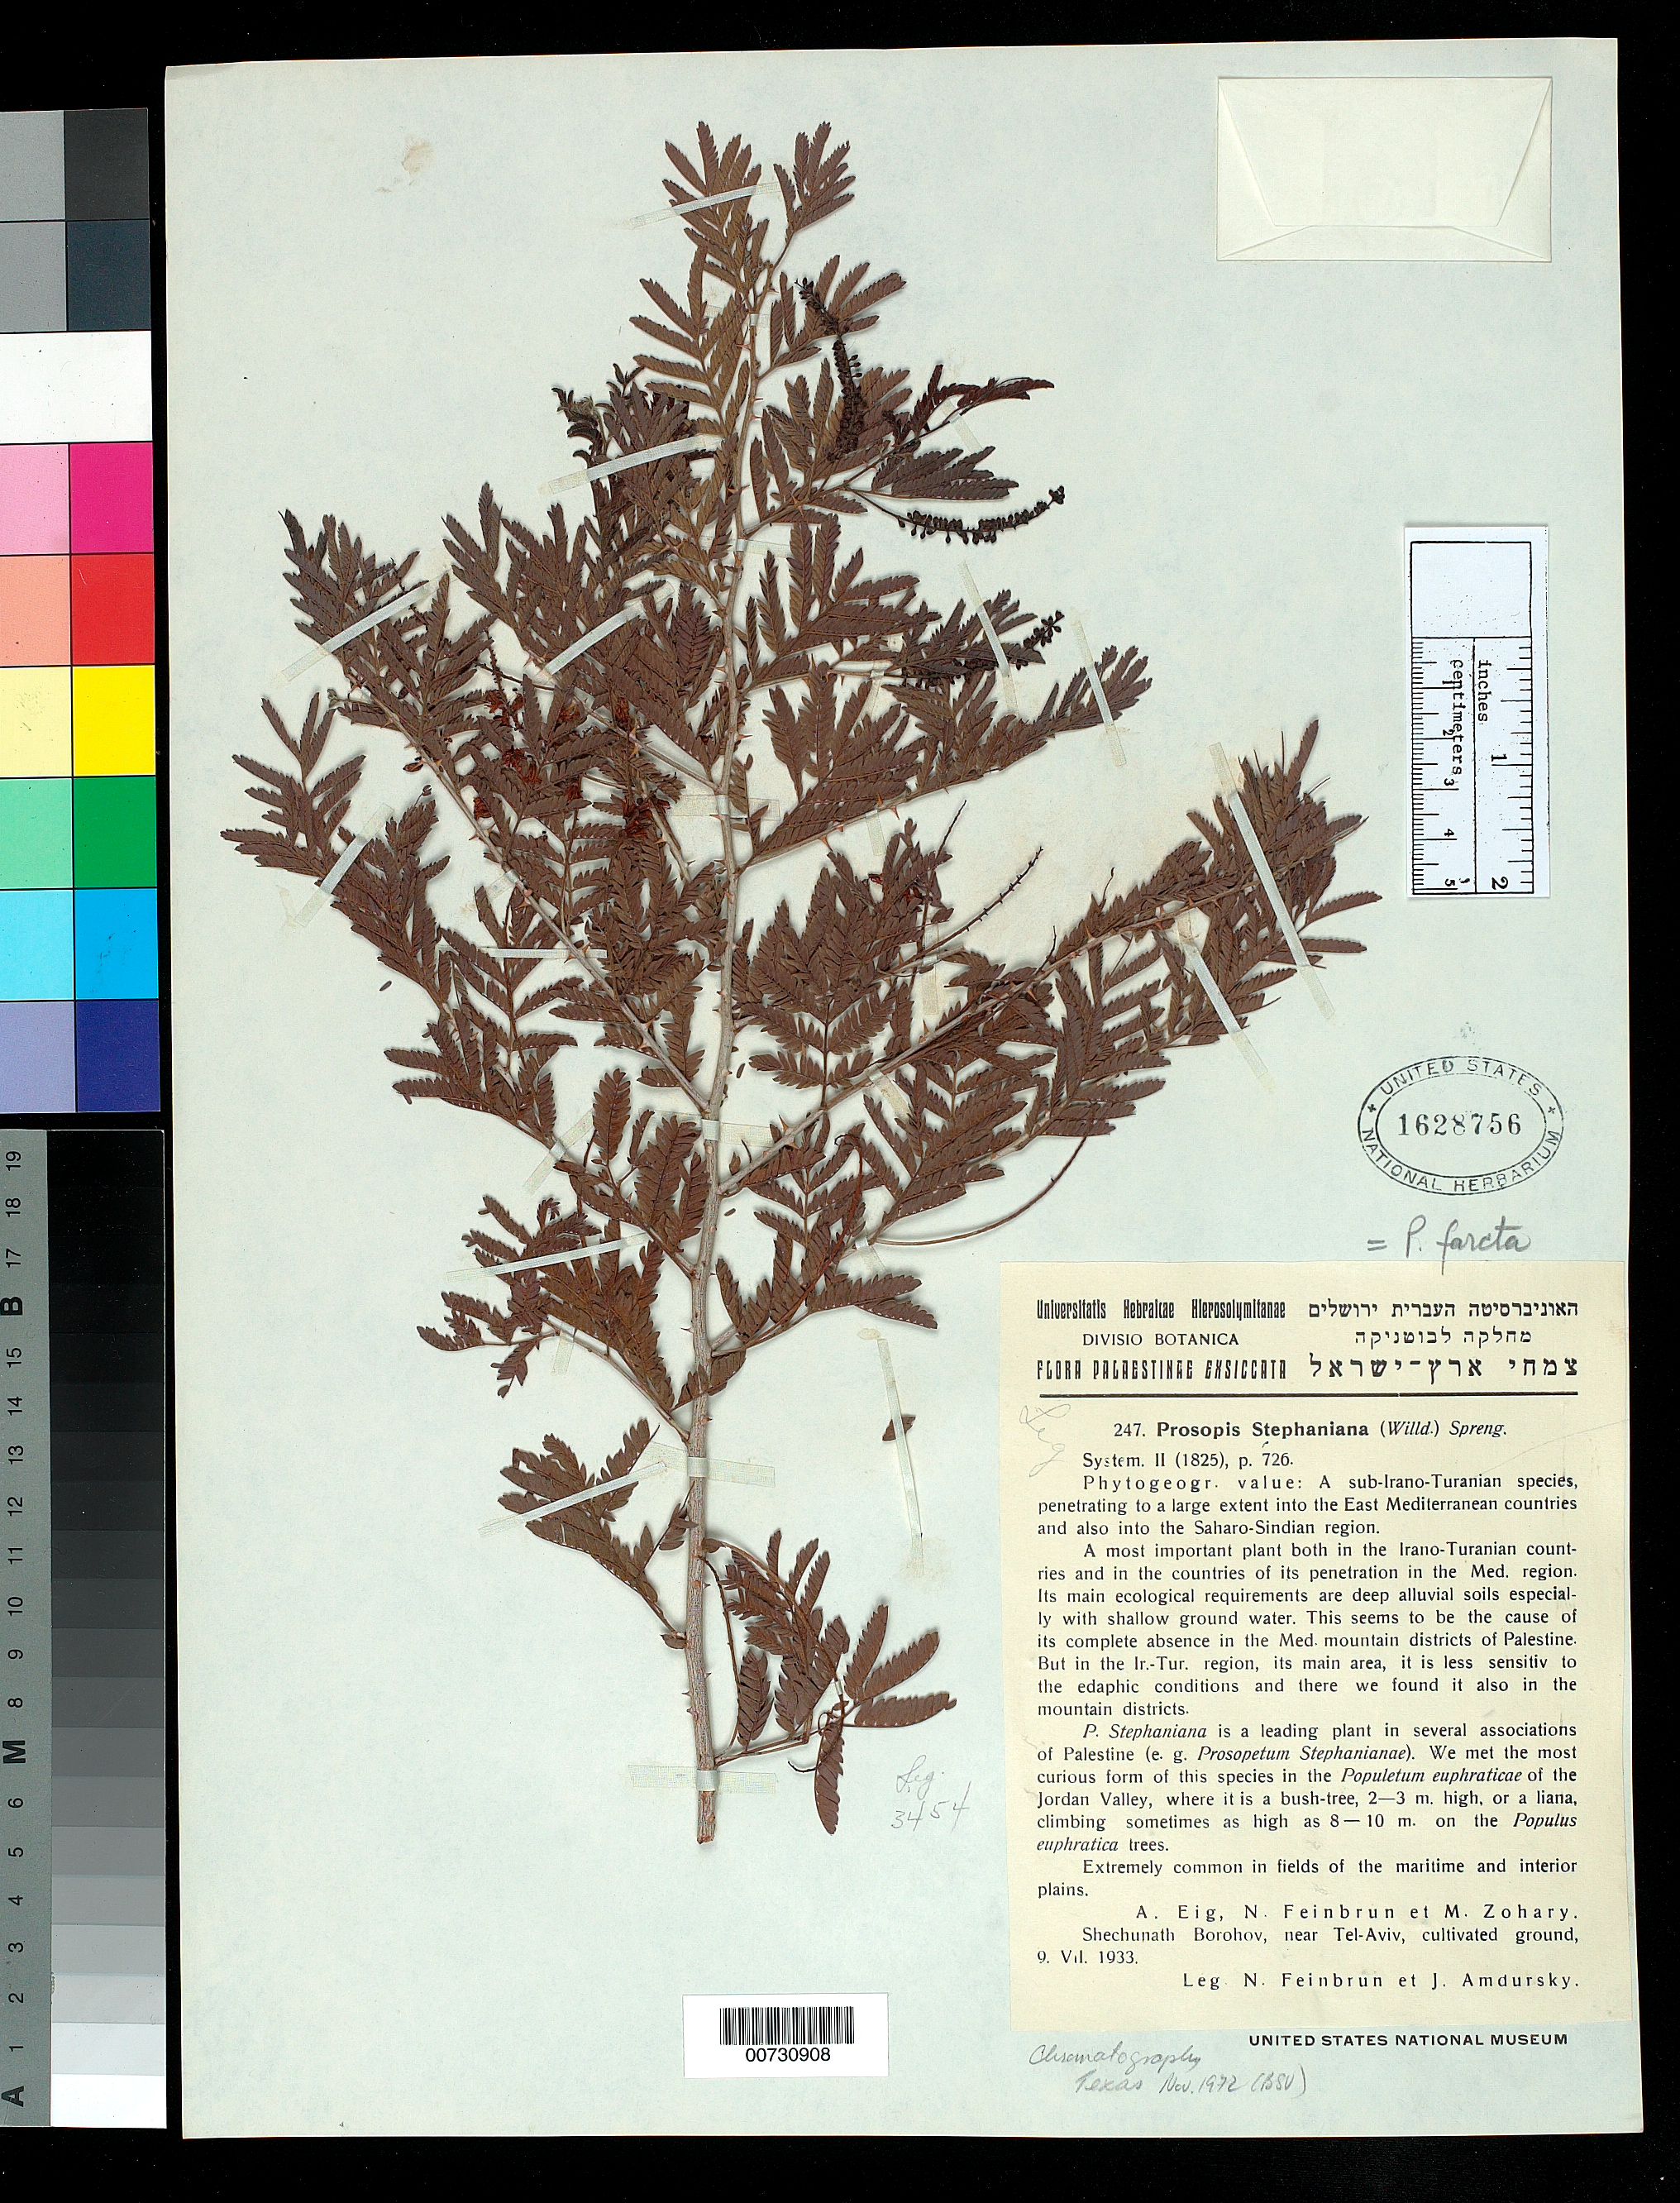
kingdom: Plantae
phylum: Tracheophyta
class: Magnoliopsida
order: Fabales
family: Fabaceae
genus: Prosopis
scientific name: Prosopis farcta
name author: (Banks & Sol.) J.F. Macbr.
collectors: N. Feinbrun & I. Amdursky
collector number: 247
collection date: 1933-06-09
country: Israel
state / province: Tel Aviv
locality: Palaestinae, Shechunath Borohov, near Tel-Aviv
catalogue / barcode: US 1628756